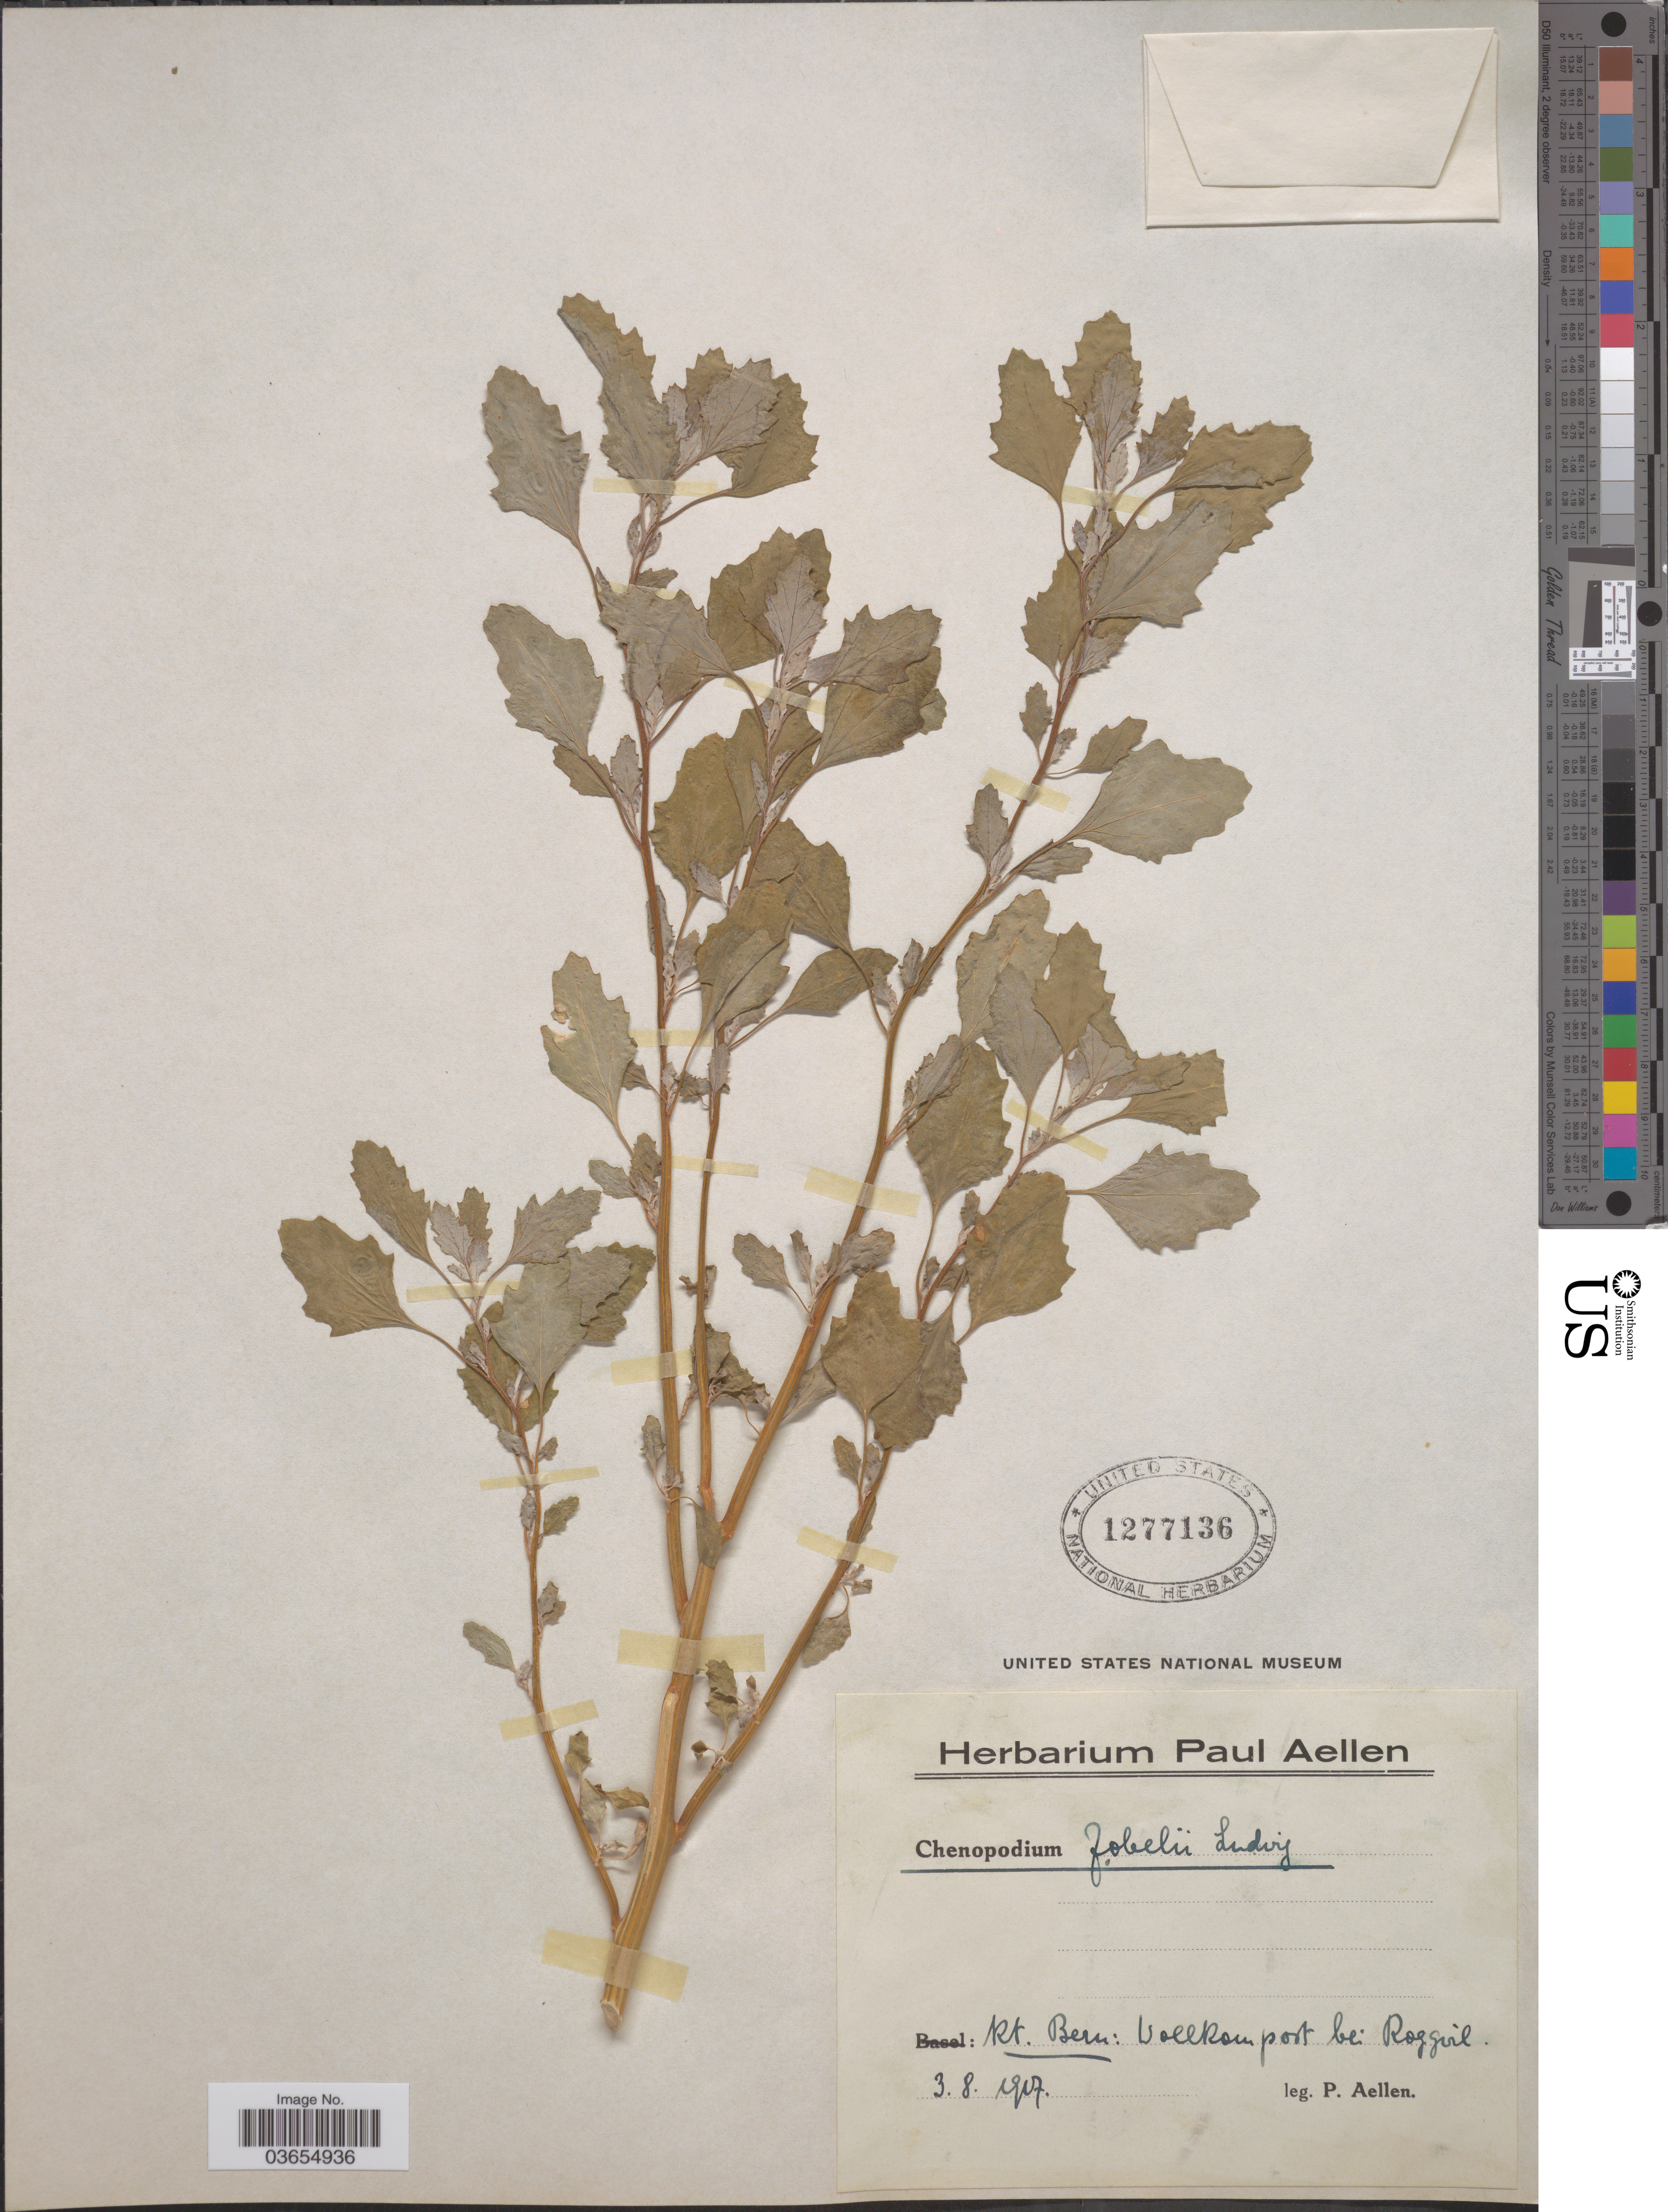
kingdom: Plantae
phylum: Tracheophyta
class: Magnoliopsida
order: Caryophyllales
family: Amaranthaceae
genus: Chenopodium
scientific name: Chenopodium zobelii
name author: Murr ex Asch. & Graebn.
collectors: P. Aellen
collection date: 1907-08-03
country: Switzerland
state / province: Bern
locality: Rt. Bern: Wollkompost bei Roggwil.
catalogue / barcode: US 1277136